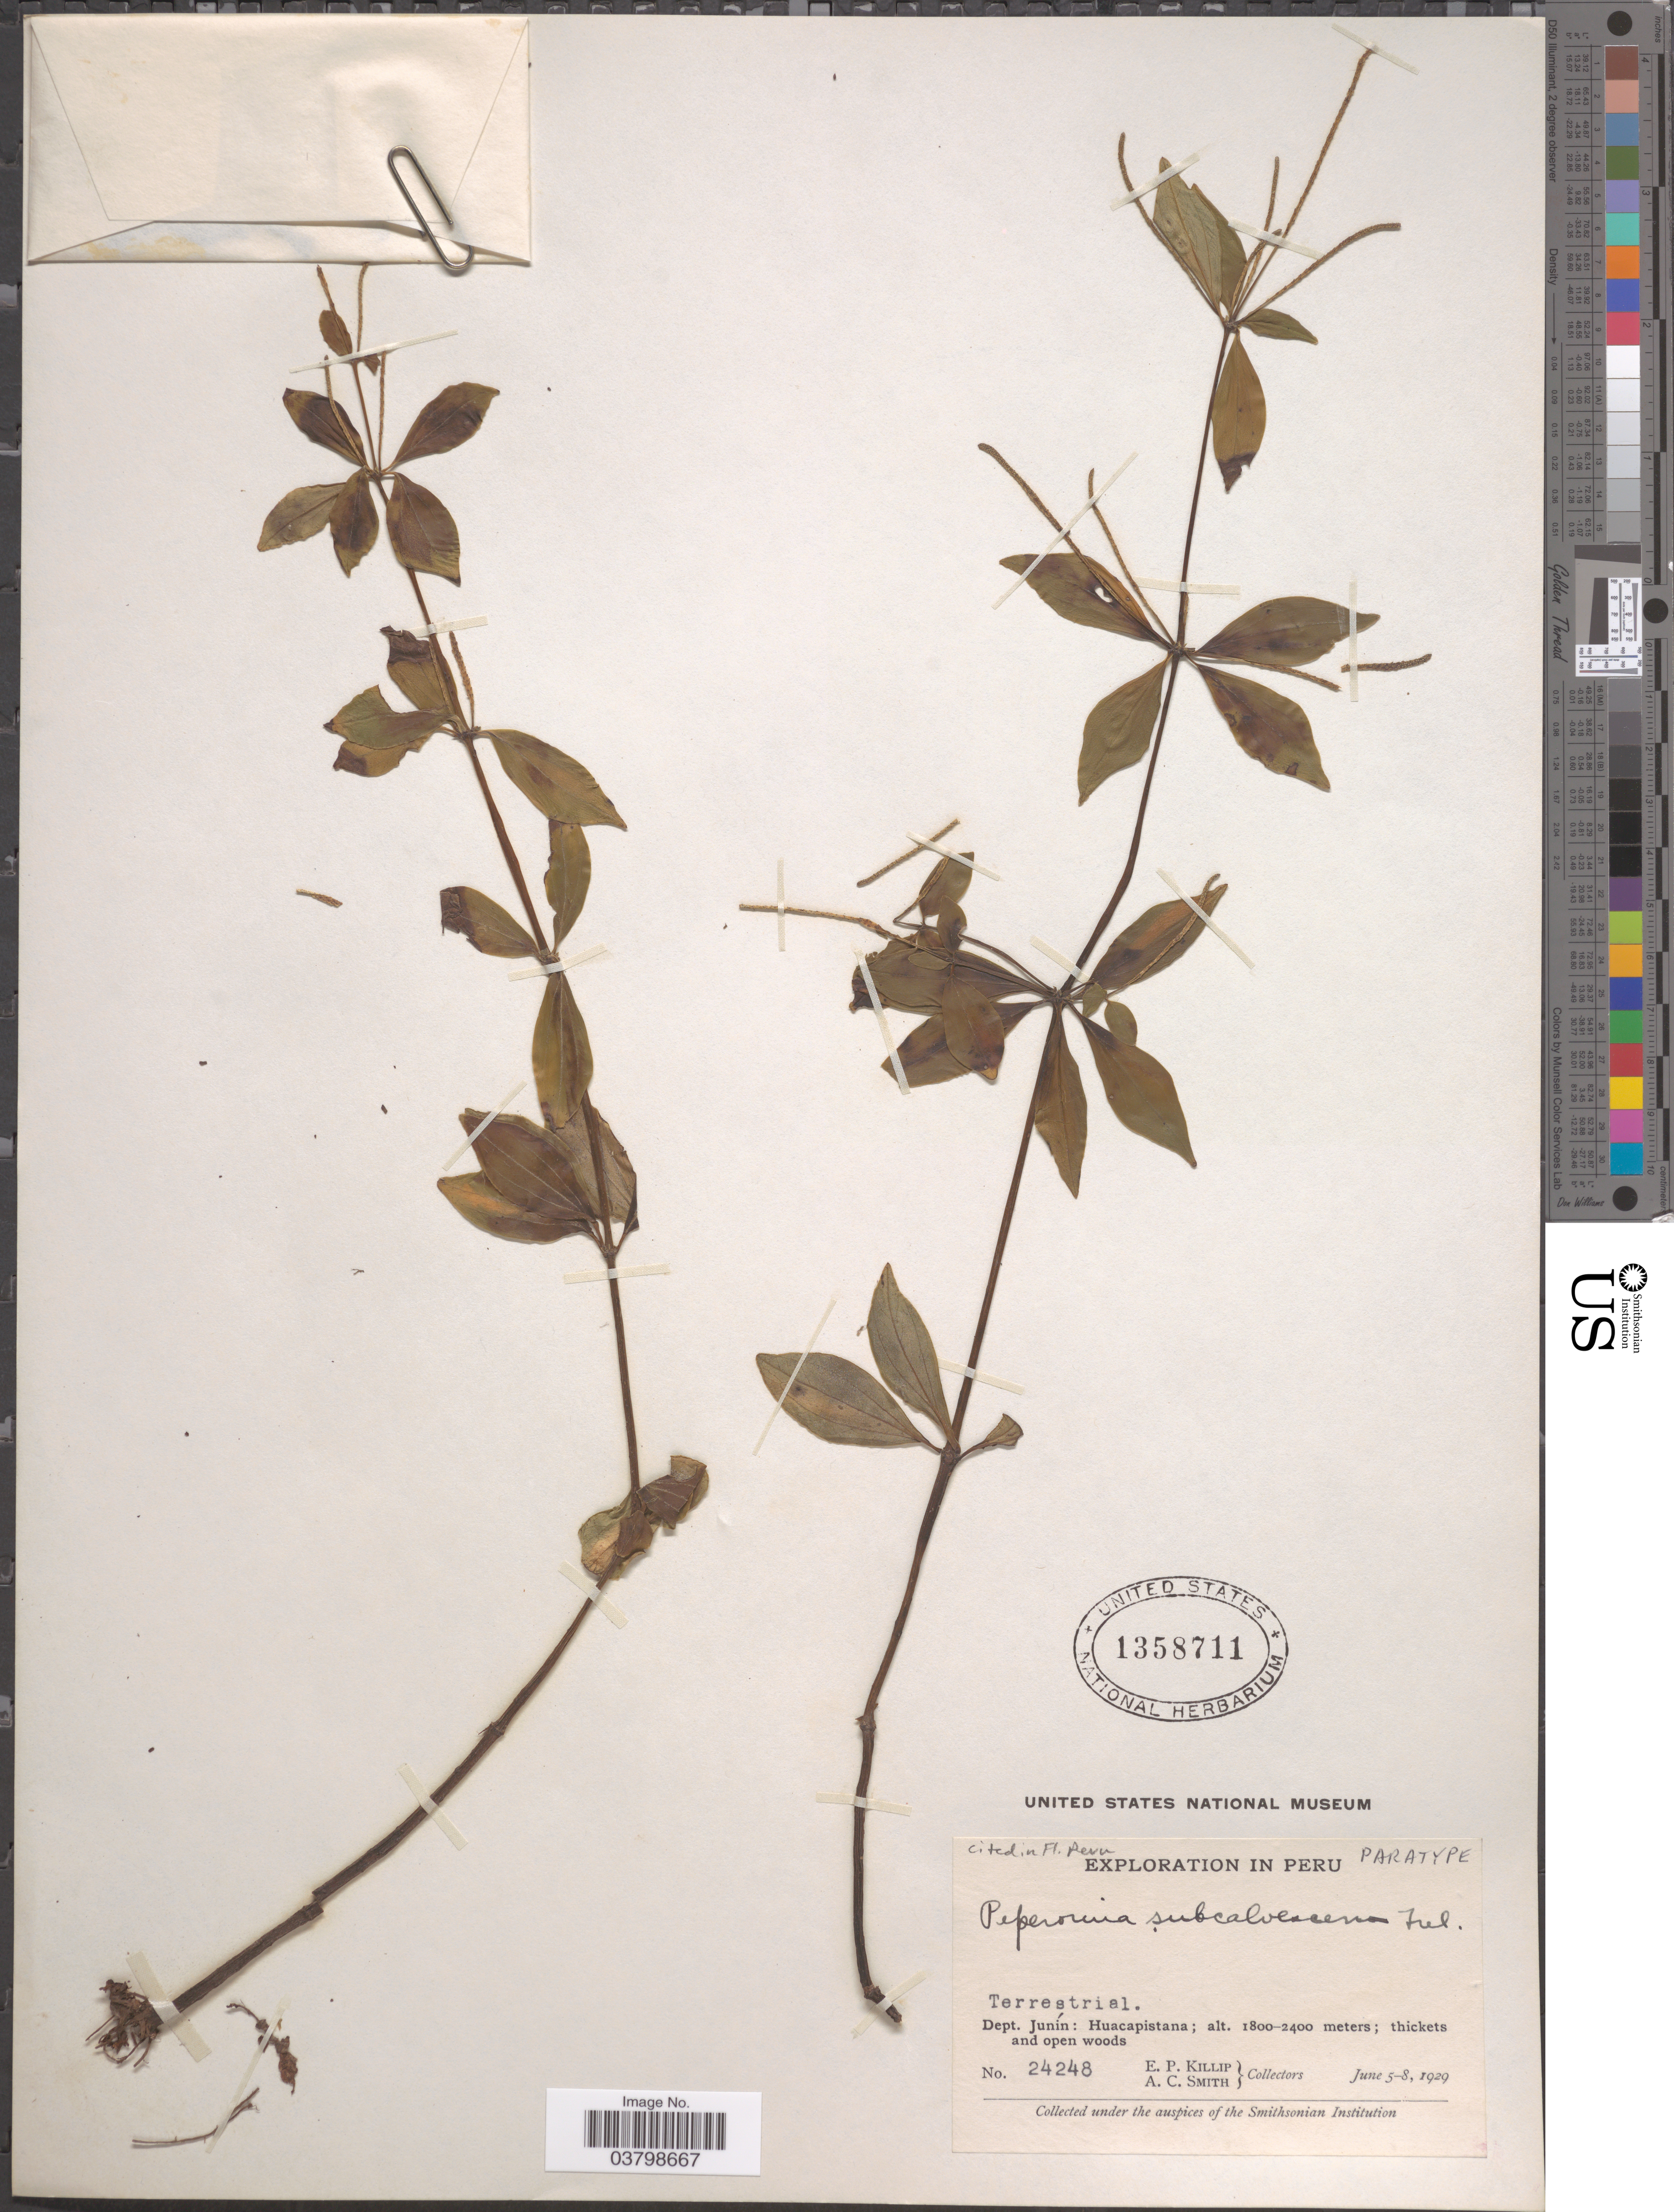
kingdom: Plantae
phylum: Tracheophyta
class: Magnoliopsida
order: Piperales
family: Piperaceae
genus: Peperomia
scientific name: Peperomia subcalvescens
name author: Trel.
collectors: E. P. Killip & A. C. Smith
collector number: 24248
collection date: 1929-06-05/1929-06-08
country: Peru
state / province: Junín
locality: Dept. Junín: Huacapistana.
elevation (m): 1800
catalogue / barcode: US 1358711